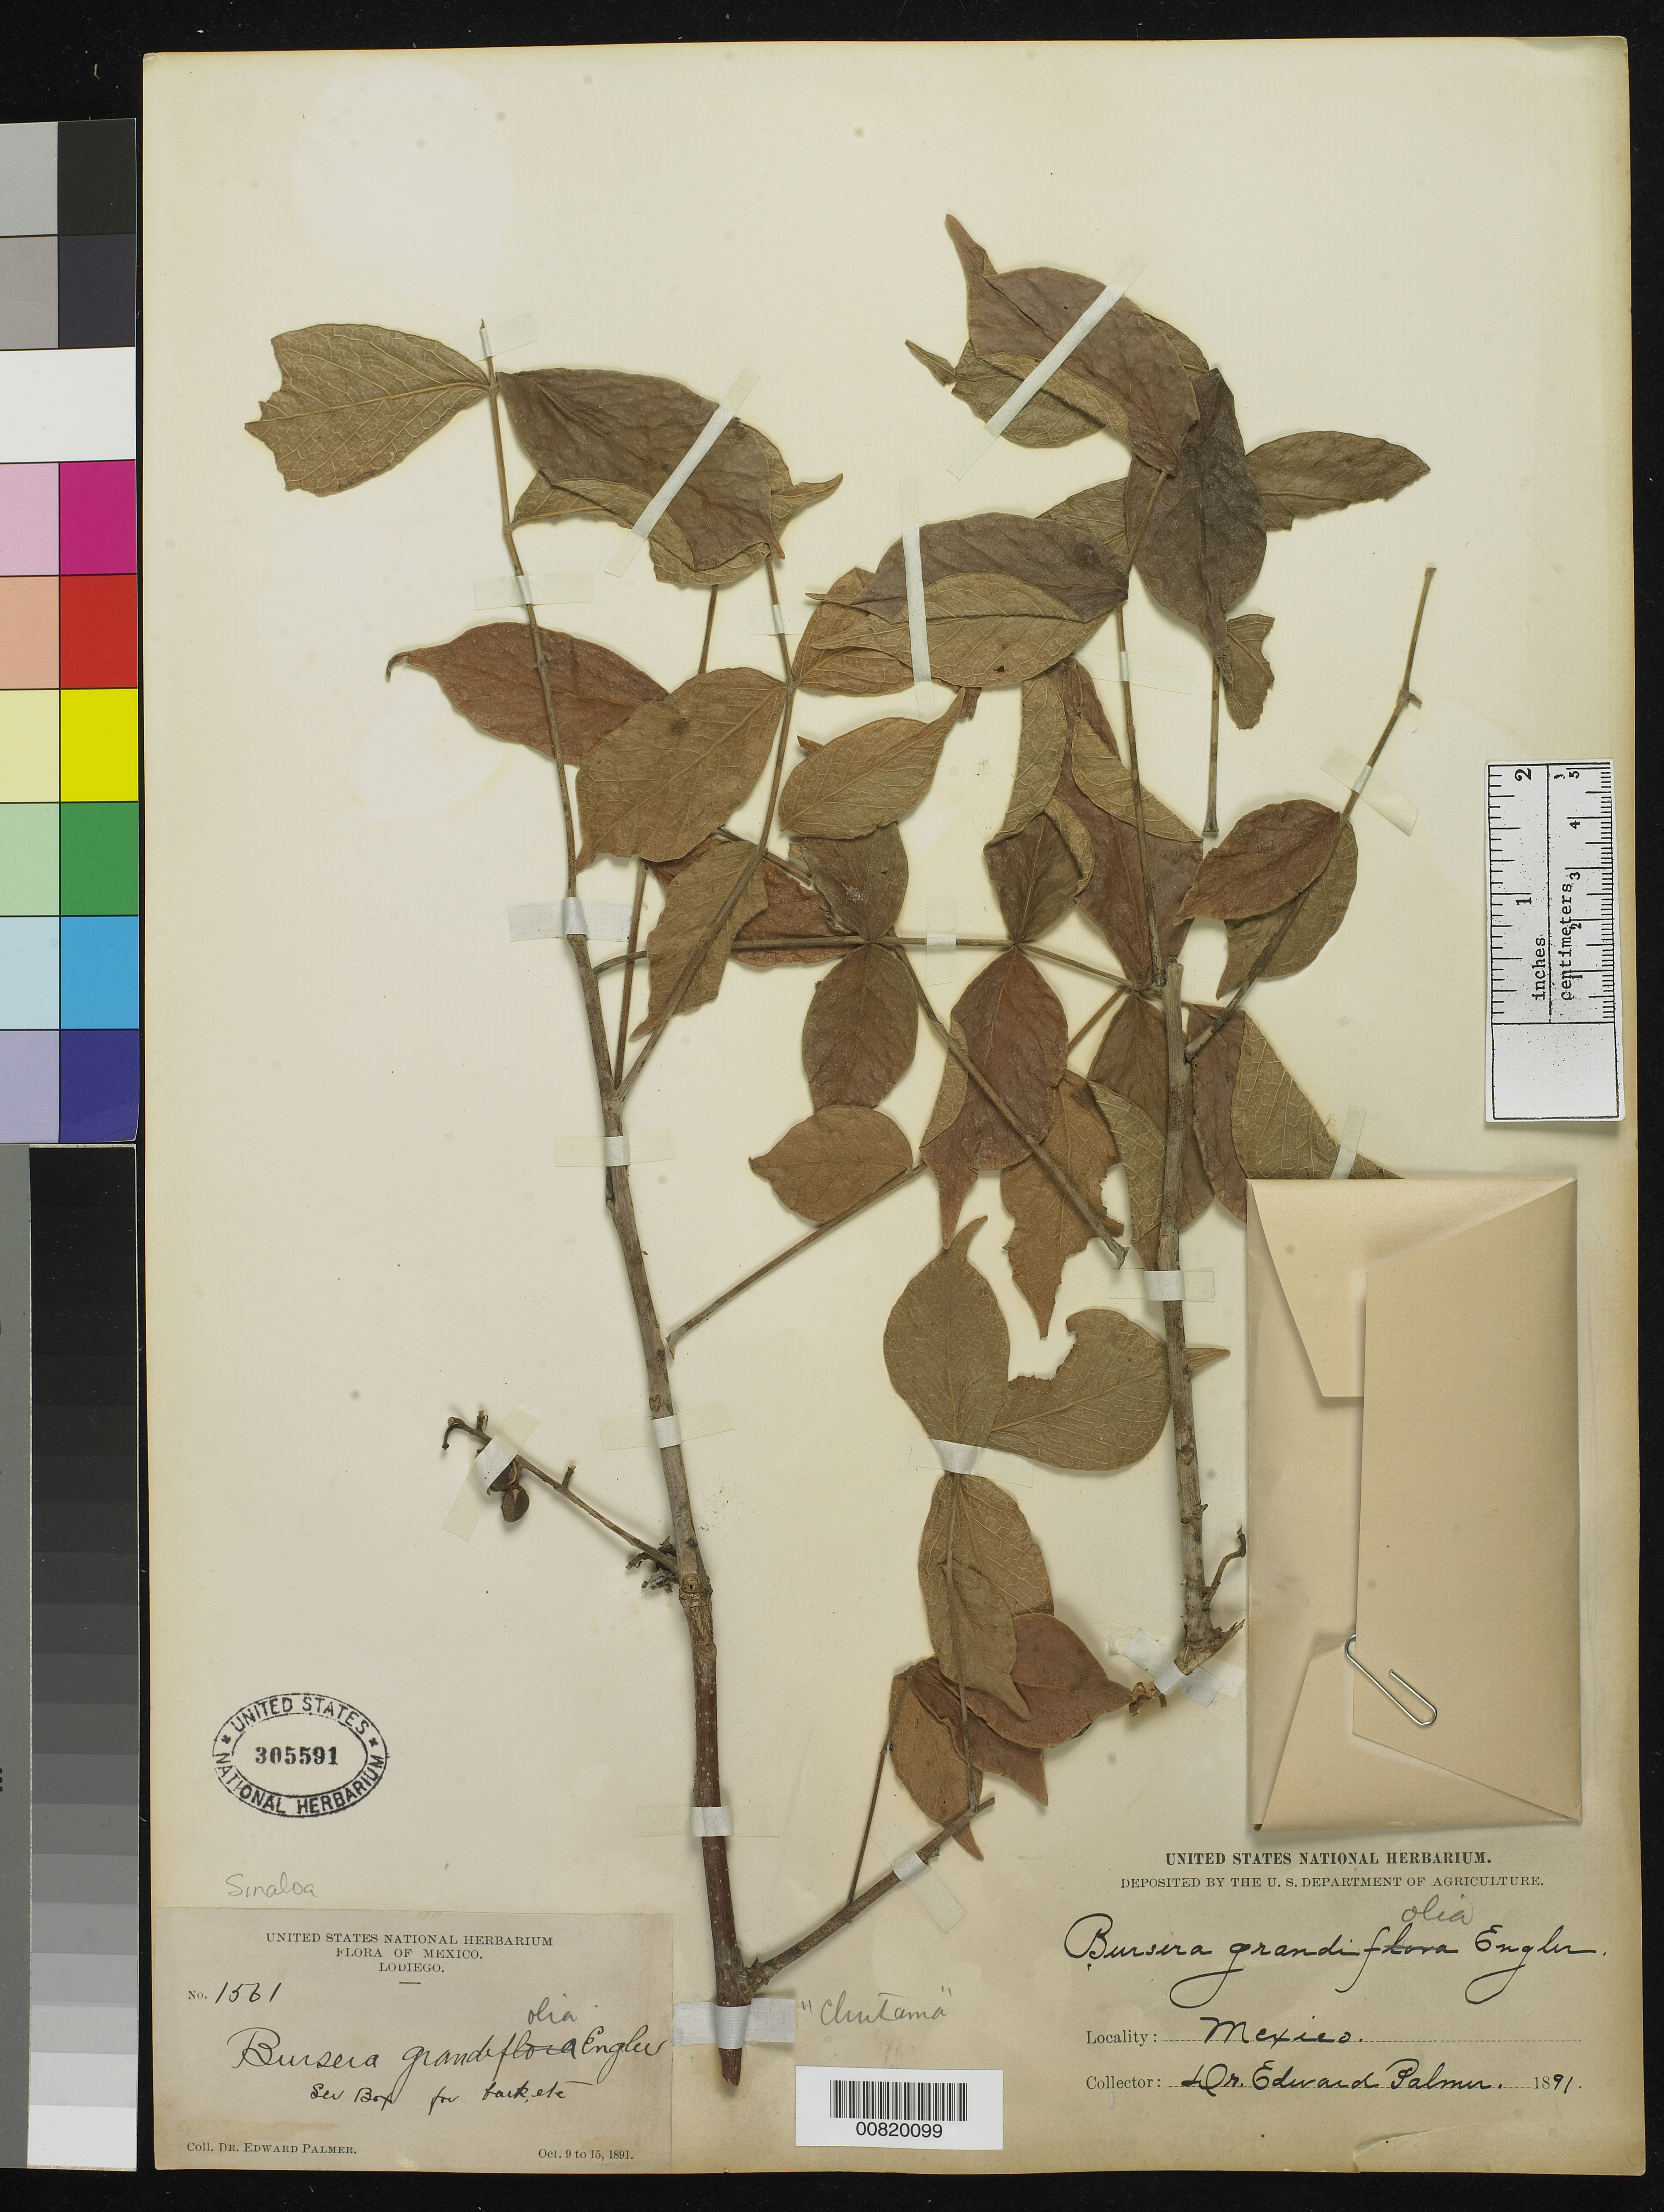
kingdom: Plantae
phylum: Tracheophyta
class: Magnoliopsida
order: Sapindales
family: Burseraceae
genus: Bursera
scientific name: Bursera grandifolia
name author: (Schltdl.) Engl.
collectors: E. Palmer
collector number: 1561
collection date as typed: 09 Oct 1891 to 15 Oct 1891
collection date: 1891-10-09/1891-10-15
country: Mexico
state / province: Sinaloa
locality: Lodiego, Sinaloa.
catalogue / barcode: US 305591